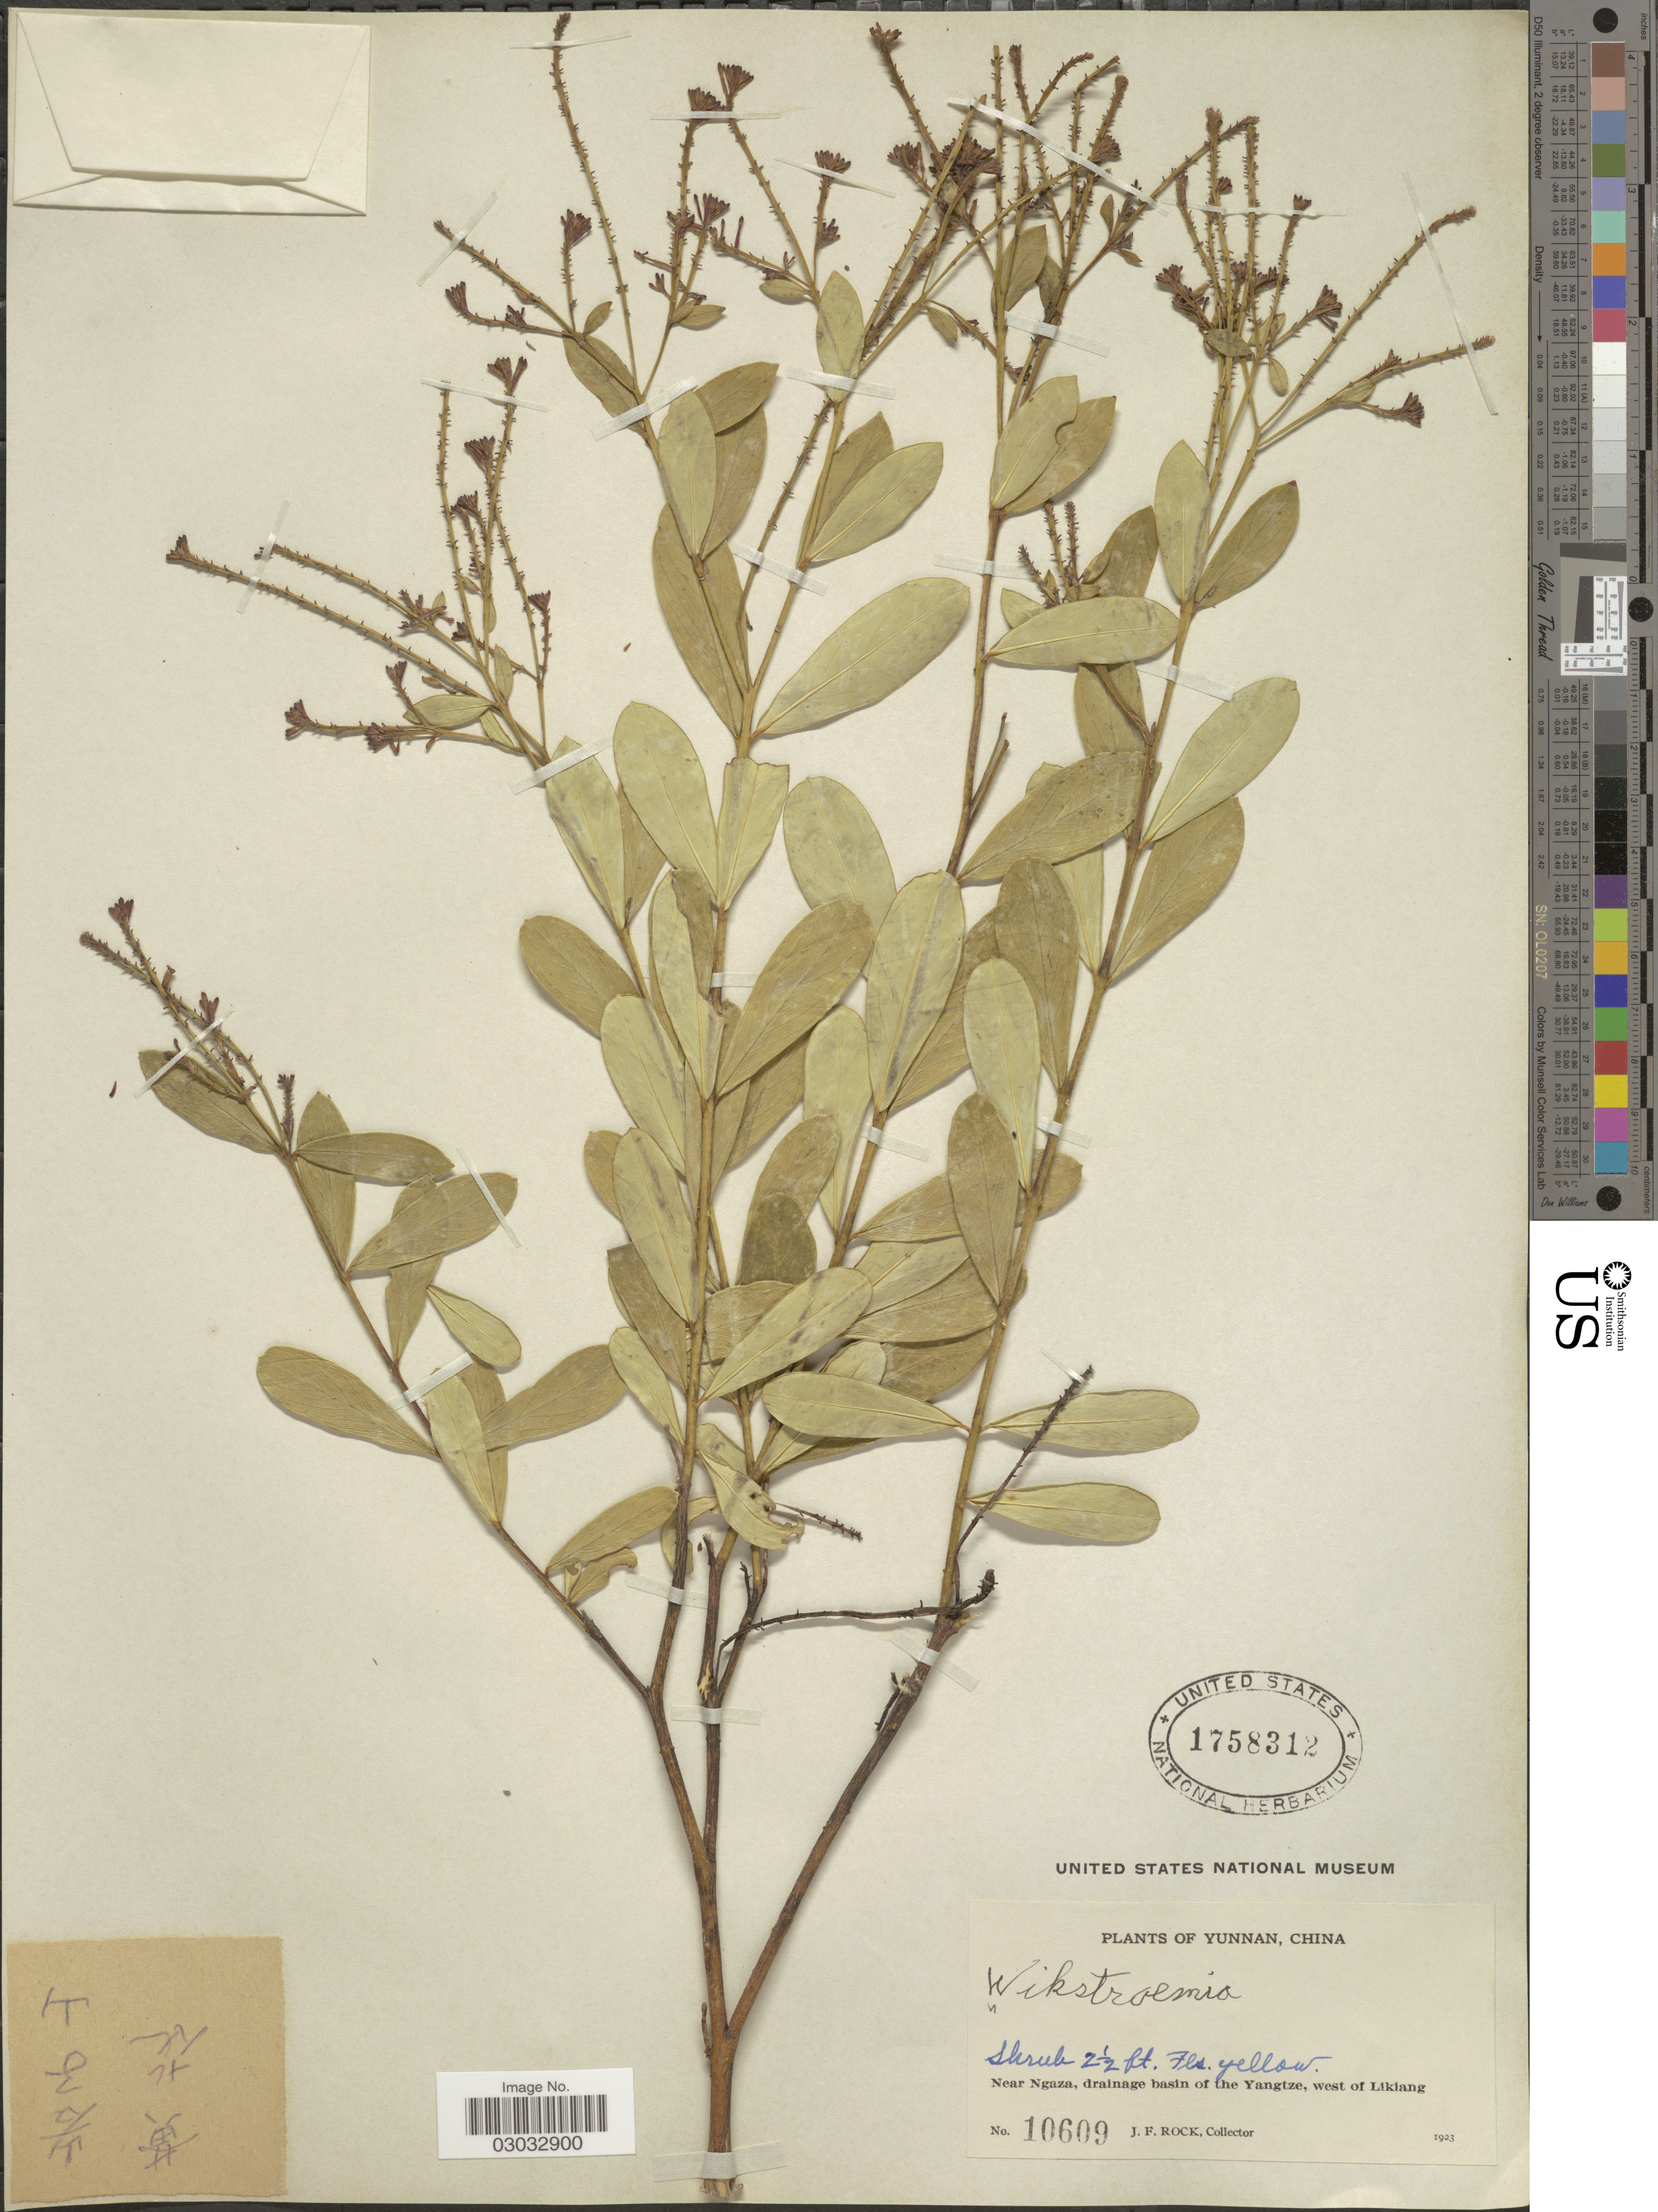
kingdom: Plantae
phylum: Tracheophyta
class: Magnoliopsida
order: Malvales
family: Thymelaeaceae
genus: Wikstroemia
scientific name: Wikstroemia sp.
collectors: J. Rock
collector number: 10609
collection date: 1923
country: China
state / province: Yunnan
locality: Near Ngaza, drainage basin of the Yangtze, west of Likiang.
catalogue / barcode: US 1758312